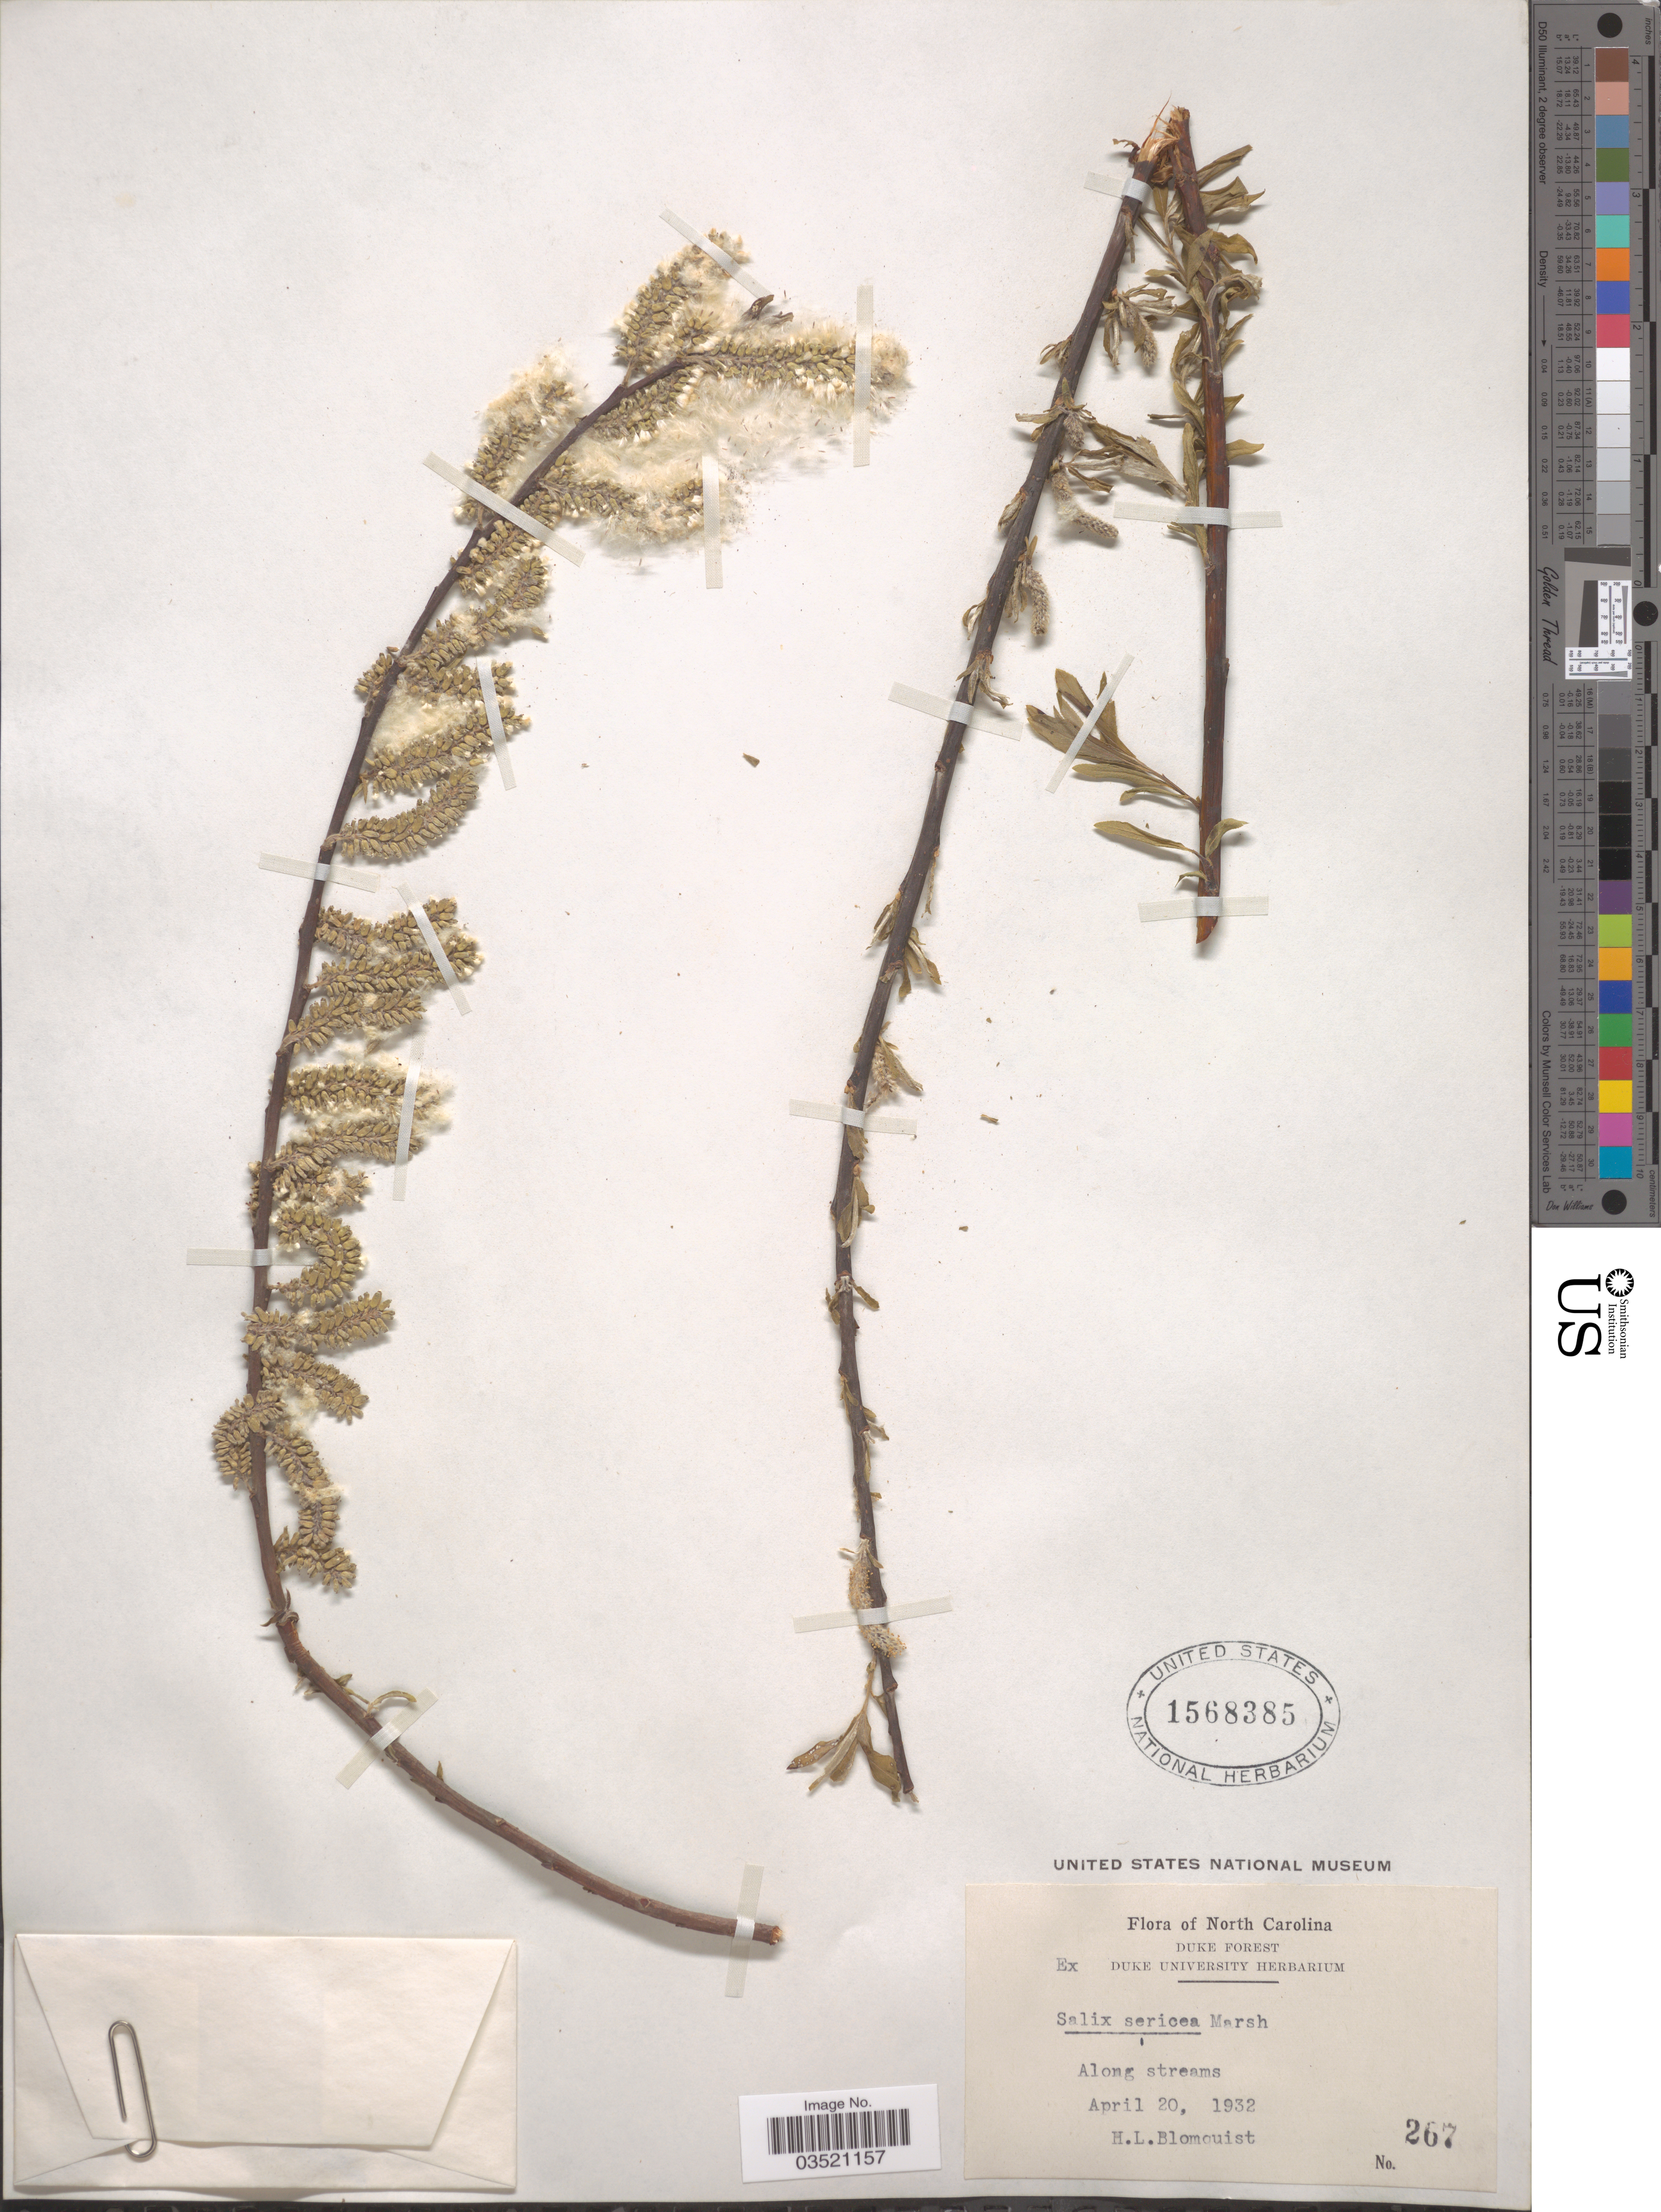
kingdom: Plantae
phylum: Tracheophyta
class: Magnoliopsida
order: Malpighiales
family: Salicaceae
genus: Salix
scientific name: Salix sericea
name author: Marshall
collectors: H. Blomquist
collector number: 267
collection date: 1932-04-20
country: United States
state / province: North Carolina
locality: Along streams.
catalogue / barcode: US 1568385